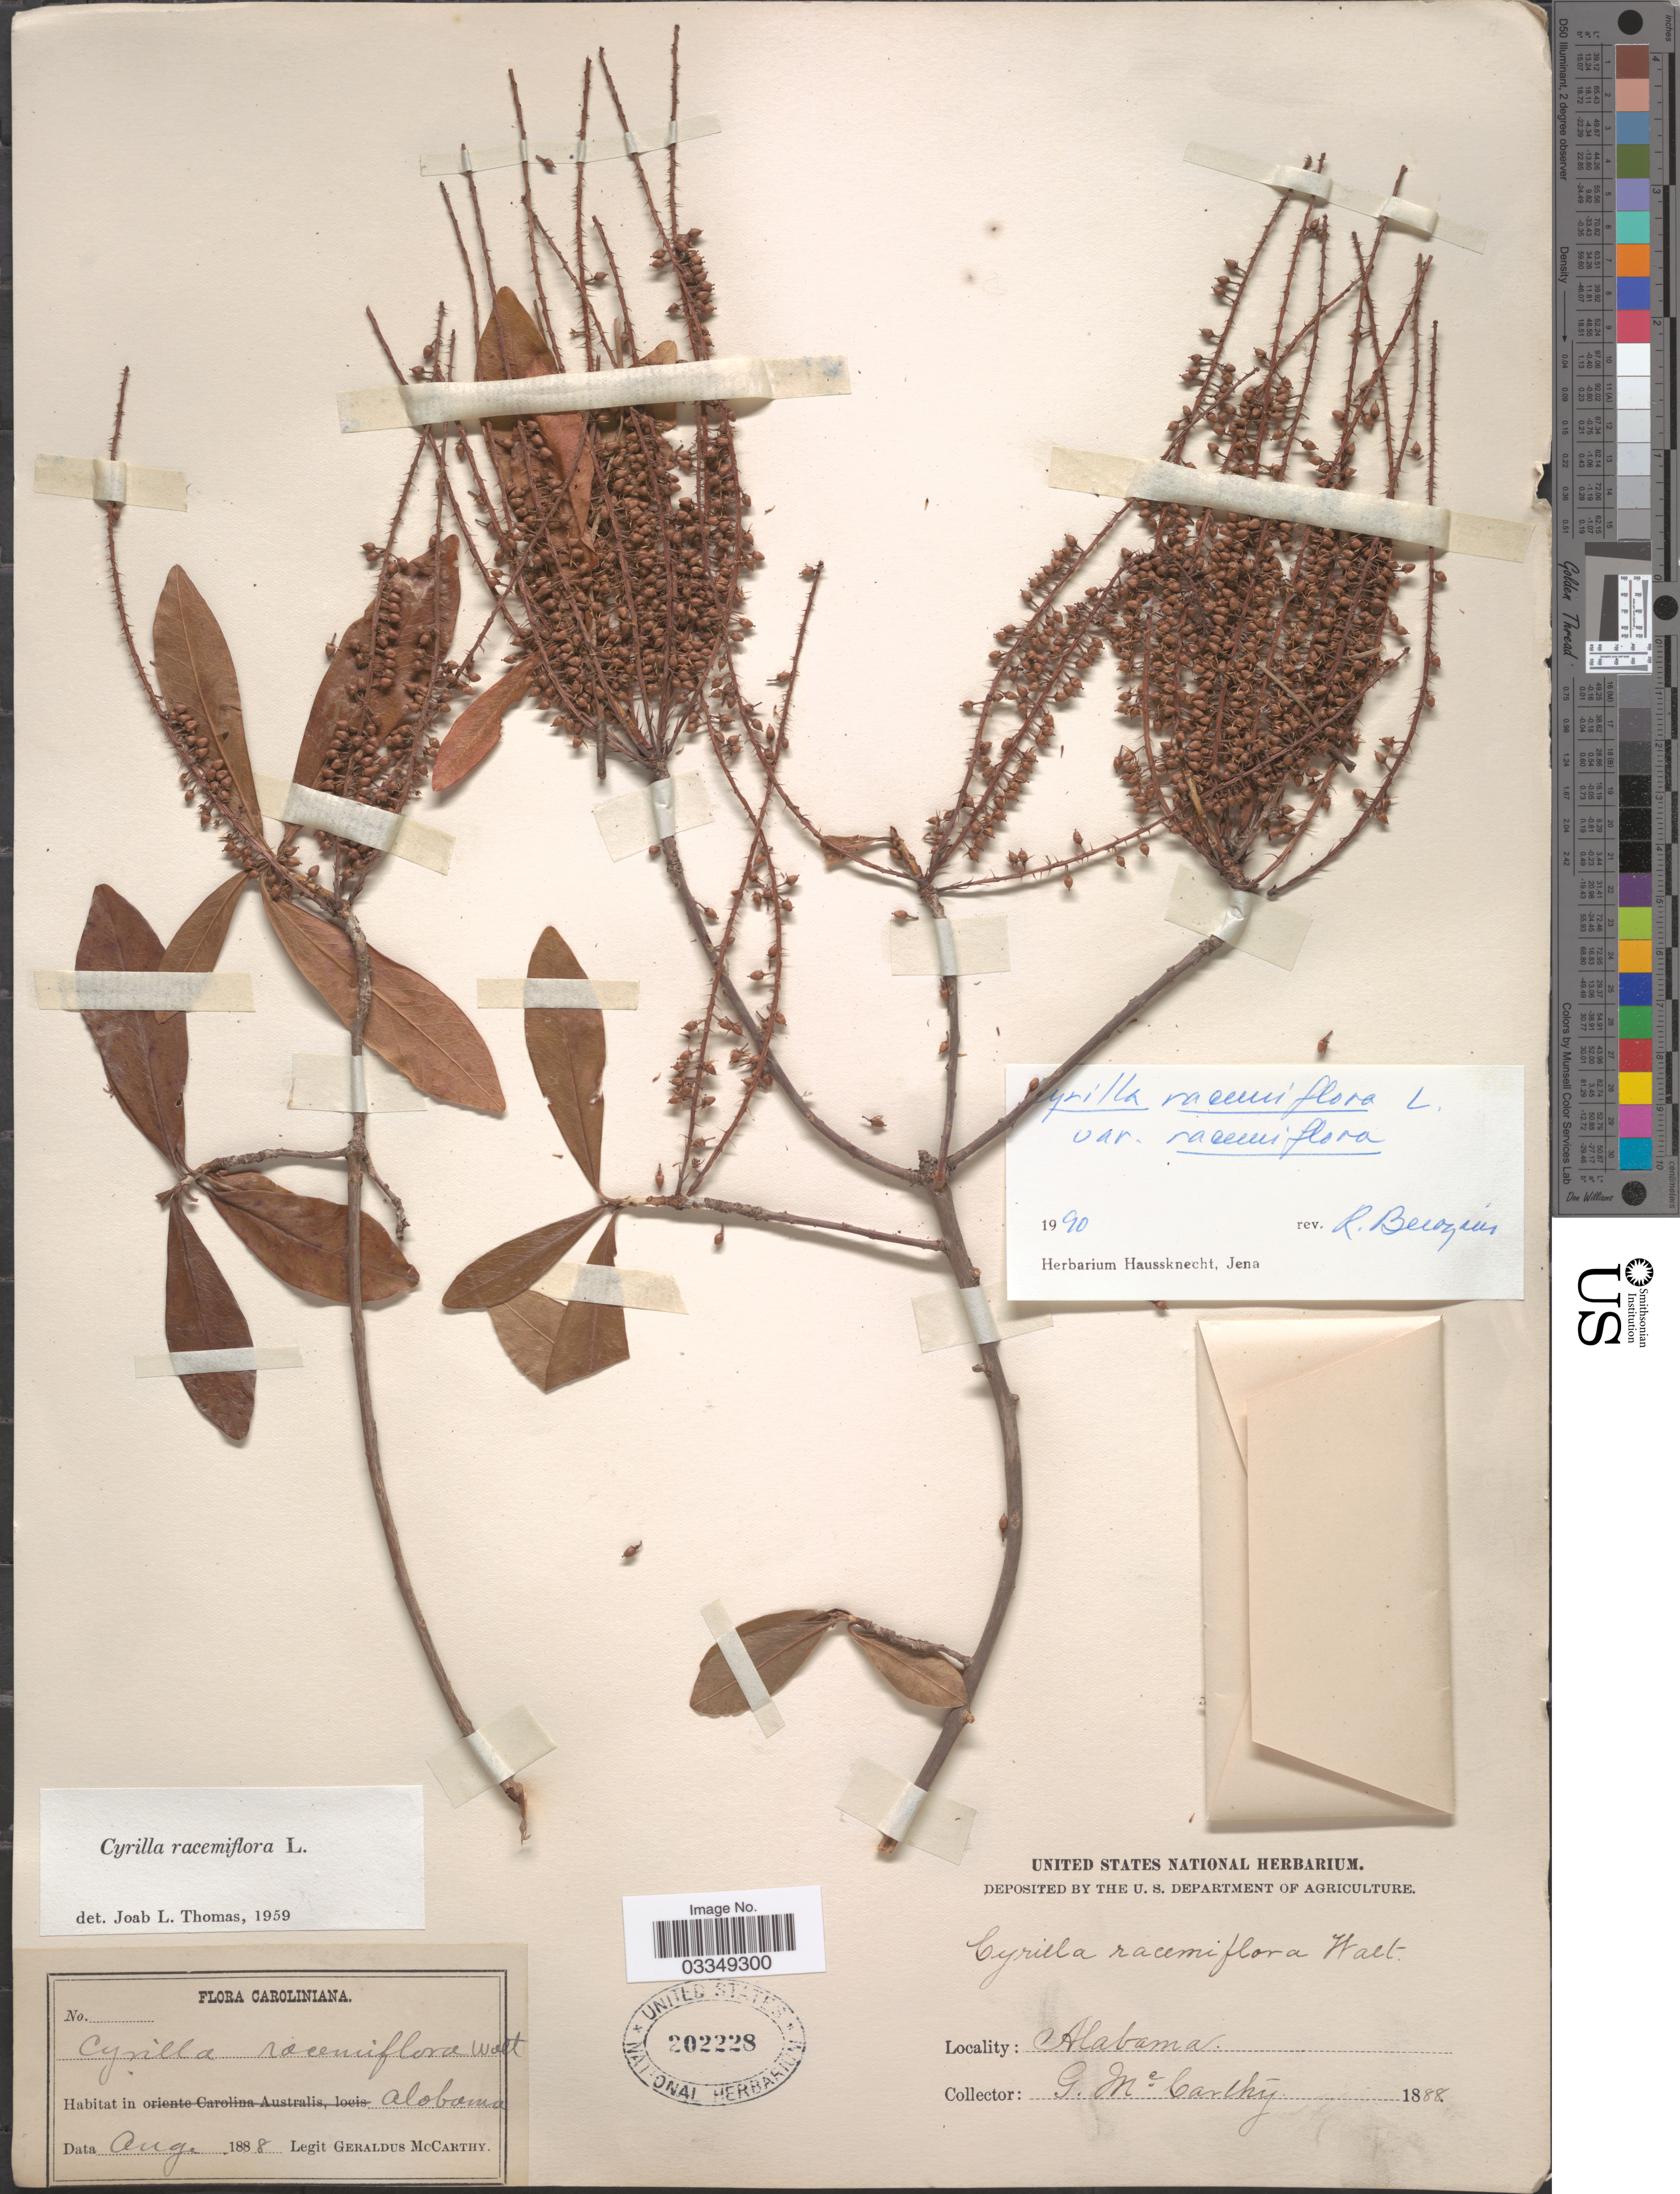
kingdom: Plantae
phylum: Tracheophyta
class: Magnoliopsida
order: Ericales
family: Cyrillaceae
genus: Cyrilla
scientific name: Cyrilla racemiflora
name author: L.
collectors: M. McCarthy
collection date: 1888-08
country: United States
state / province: Alabama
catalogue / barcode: US 202228